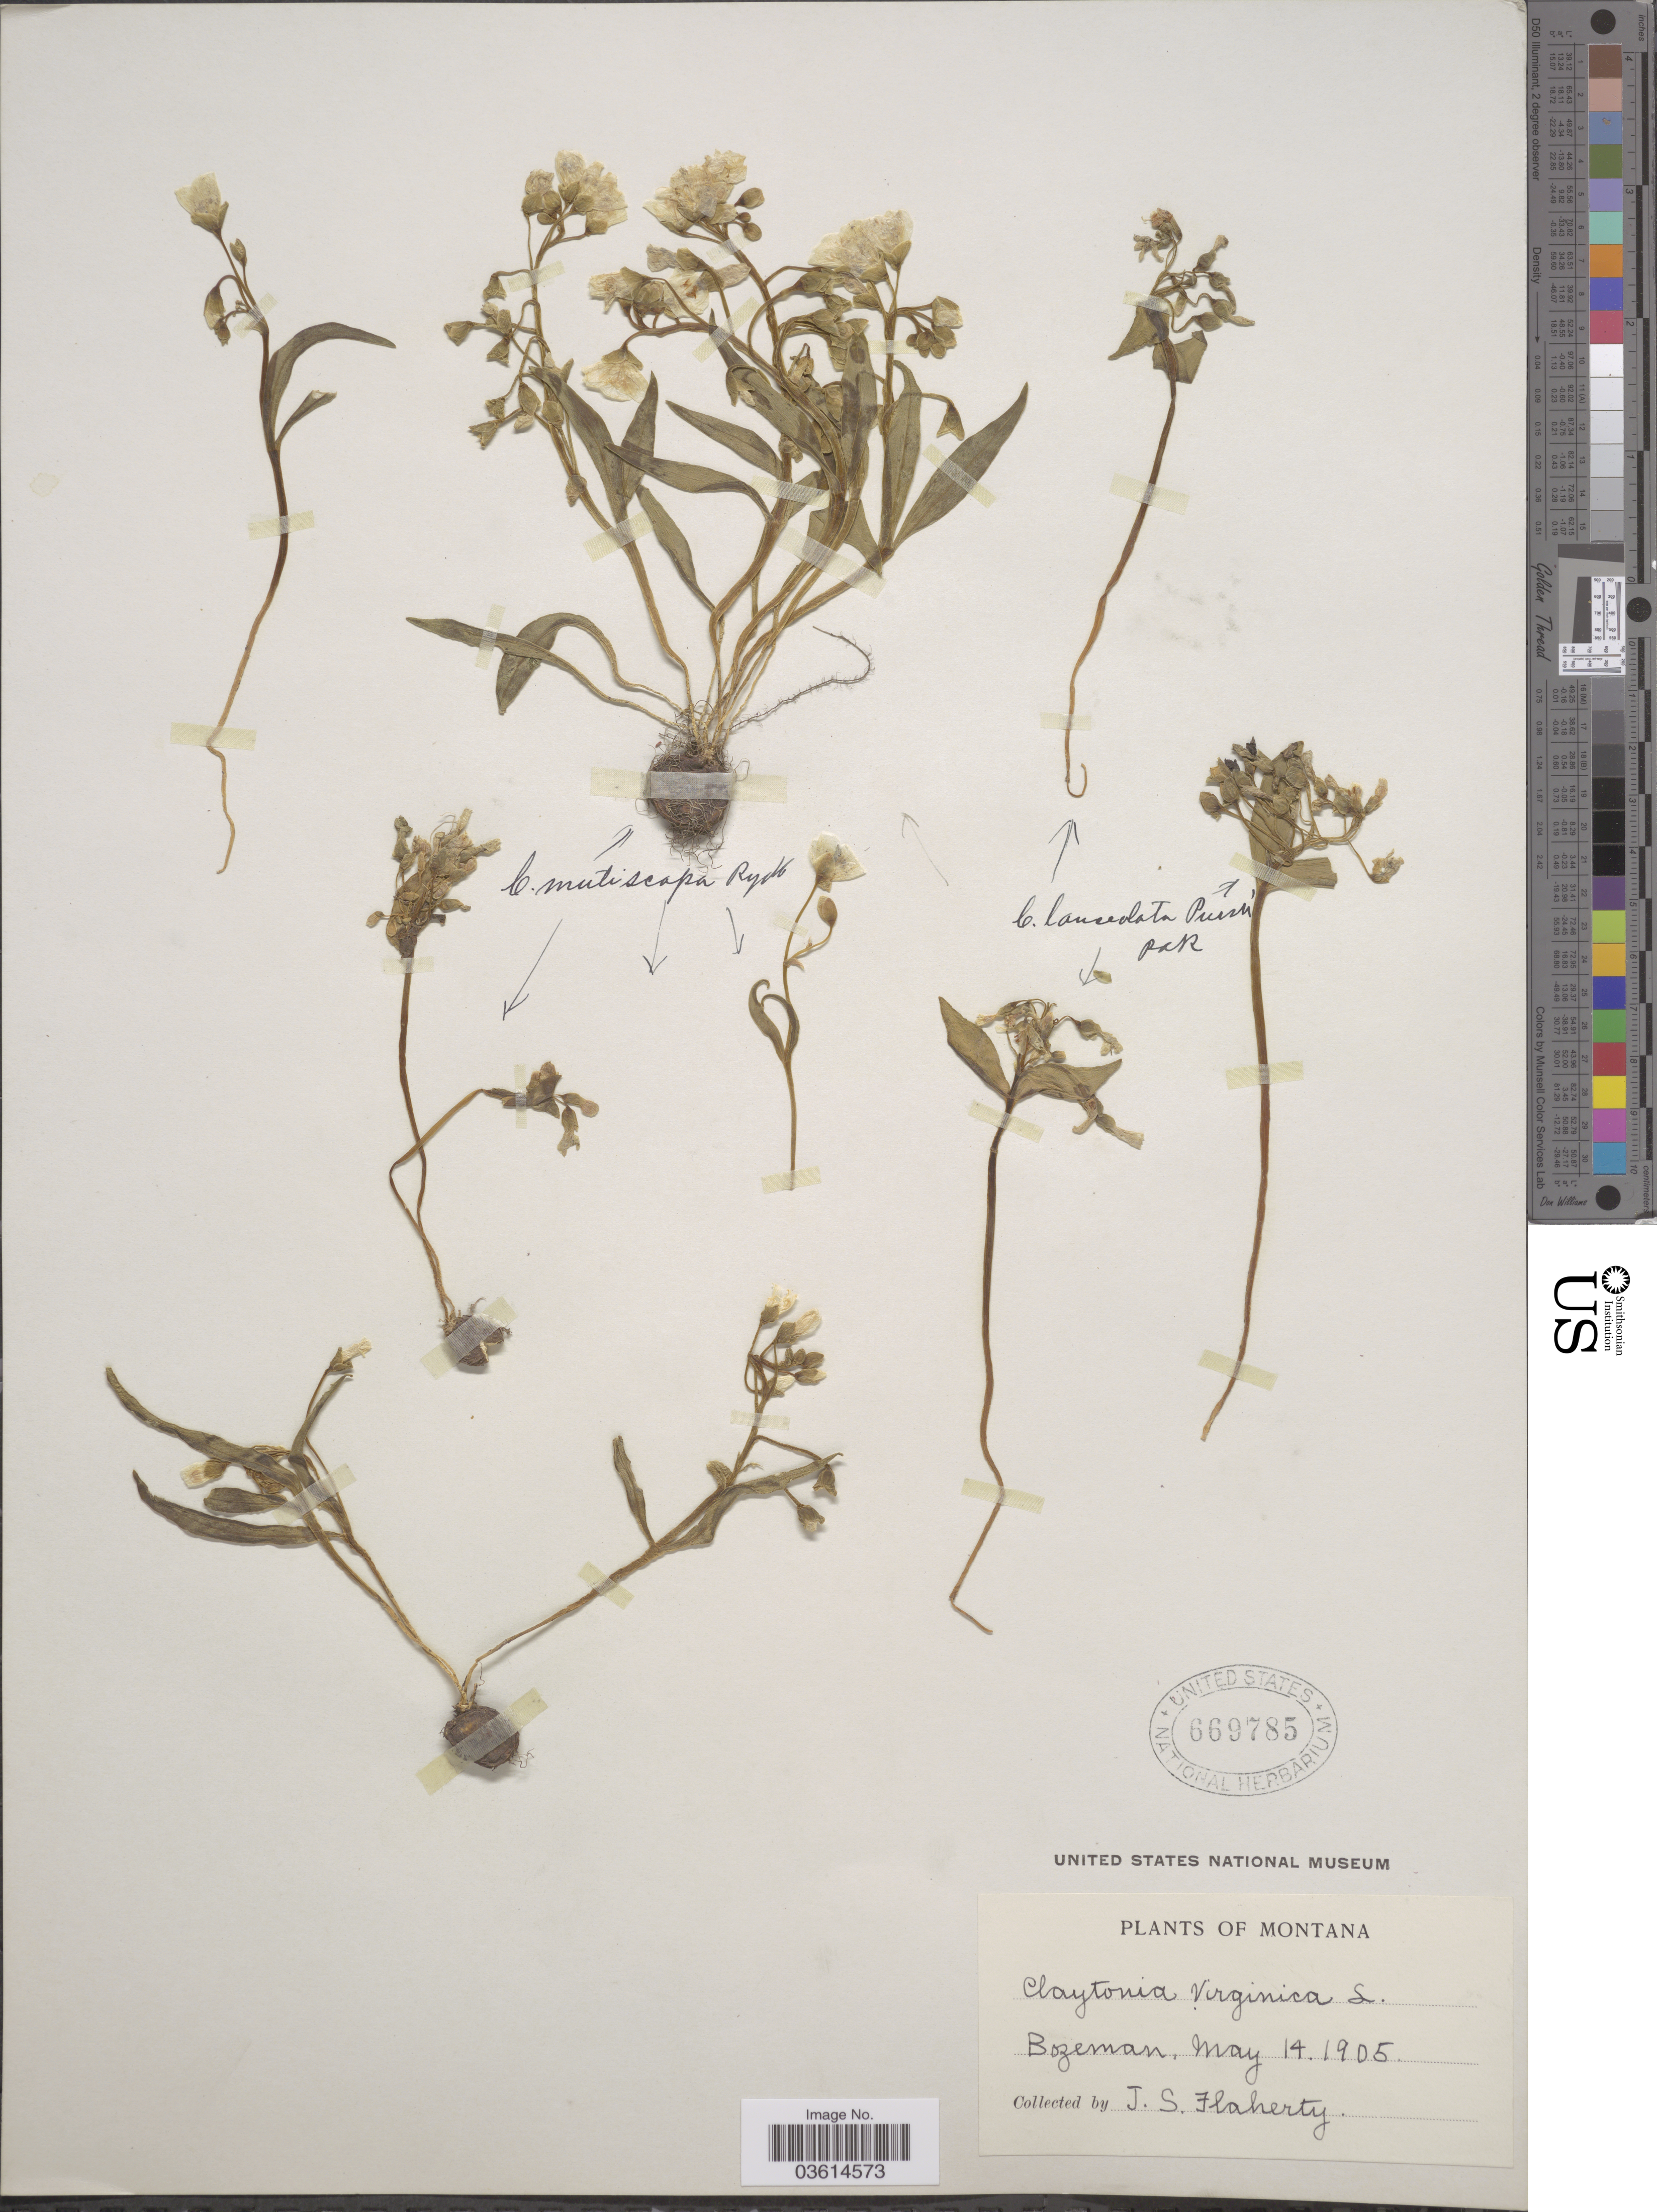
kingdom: Plantae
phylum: Tracheophyta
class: Magnoliopsida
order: Caryophyllales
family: Montiaceae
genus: Claytonia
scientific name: Claytonia multiscapa subsp. multiscapa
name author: Rydb.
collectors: J. Flaherty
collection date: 1905-05-14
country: United States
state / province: Montana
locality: Bozeman.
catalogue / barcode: US 669785